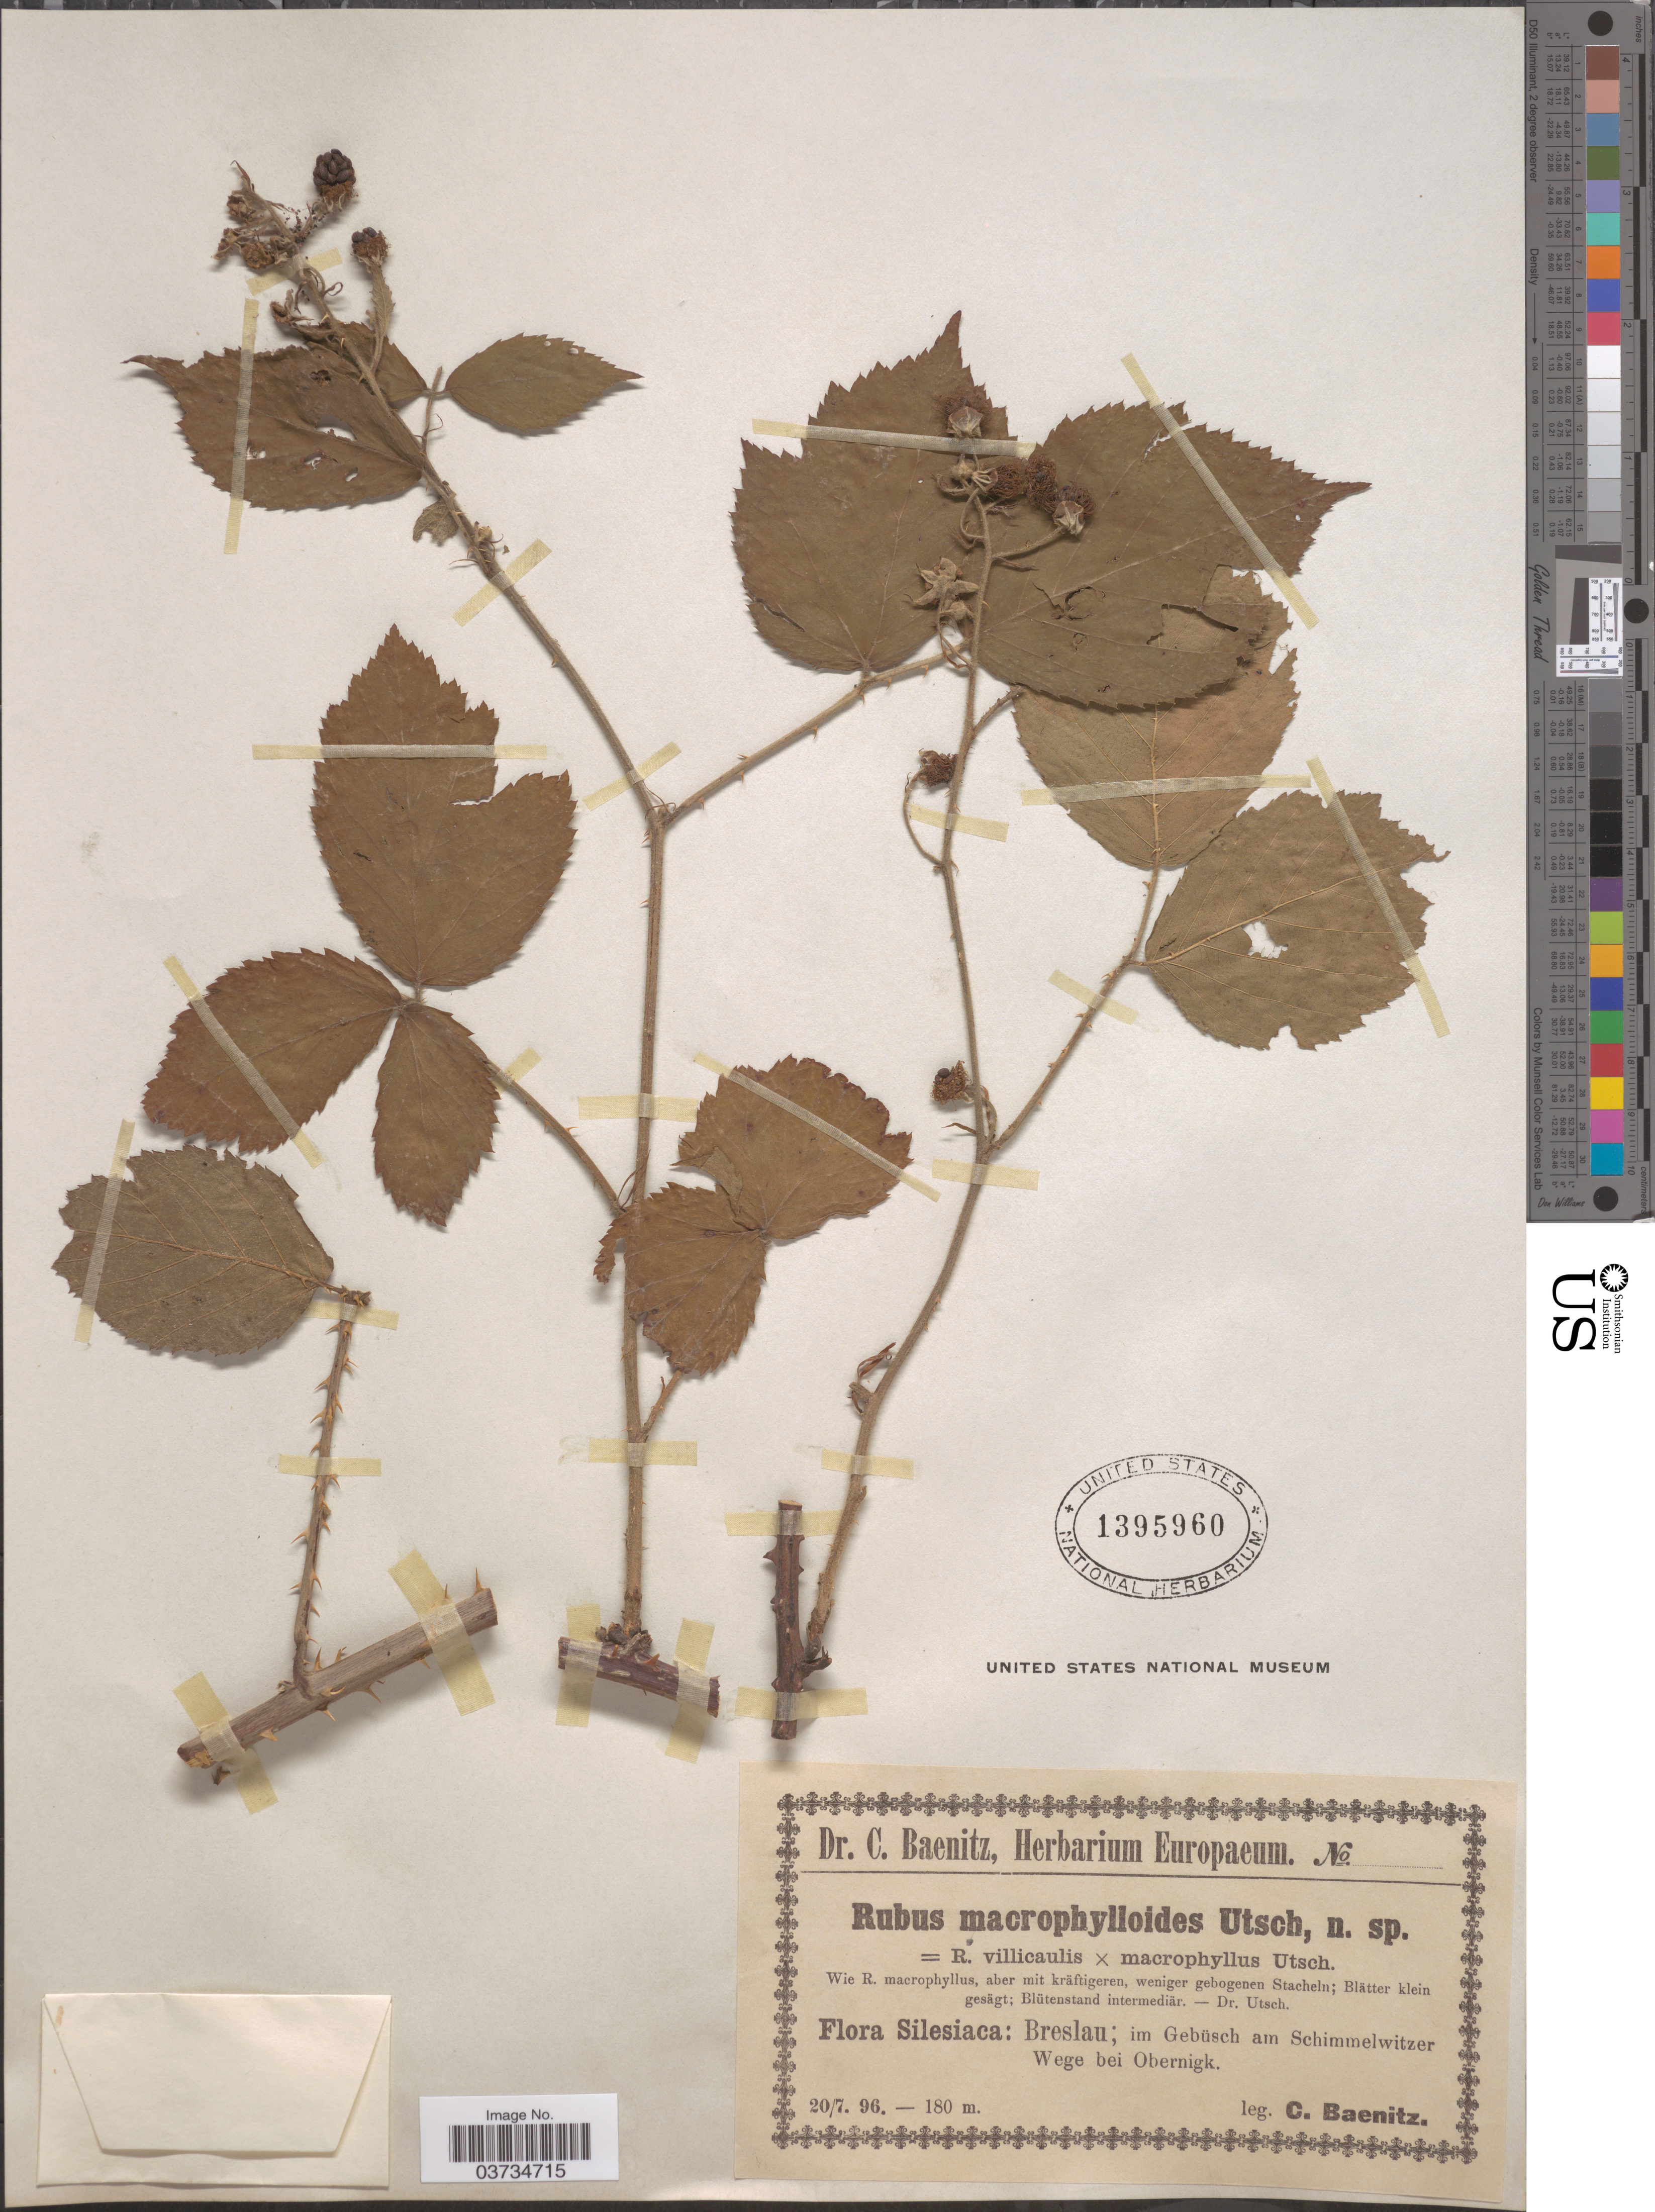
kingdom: Plantae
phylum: Tracheophyta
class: Magnoliopsida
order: Rosales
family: Rosaceae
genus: Rubus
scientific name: Rubus macrophylloides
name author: Genev.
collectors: C. G. Baenitz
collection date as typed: Transcribed d/m/y: 20/7/96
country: Poland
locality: Silesiaca: Breslau; im Gebüsch am Schimmelwitzer Wege bei Obernigk.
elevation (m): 180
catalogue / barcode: US 1395960